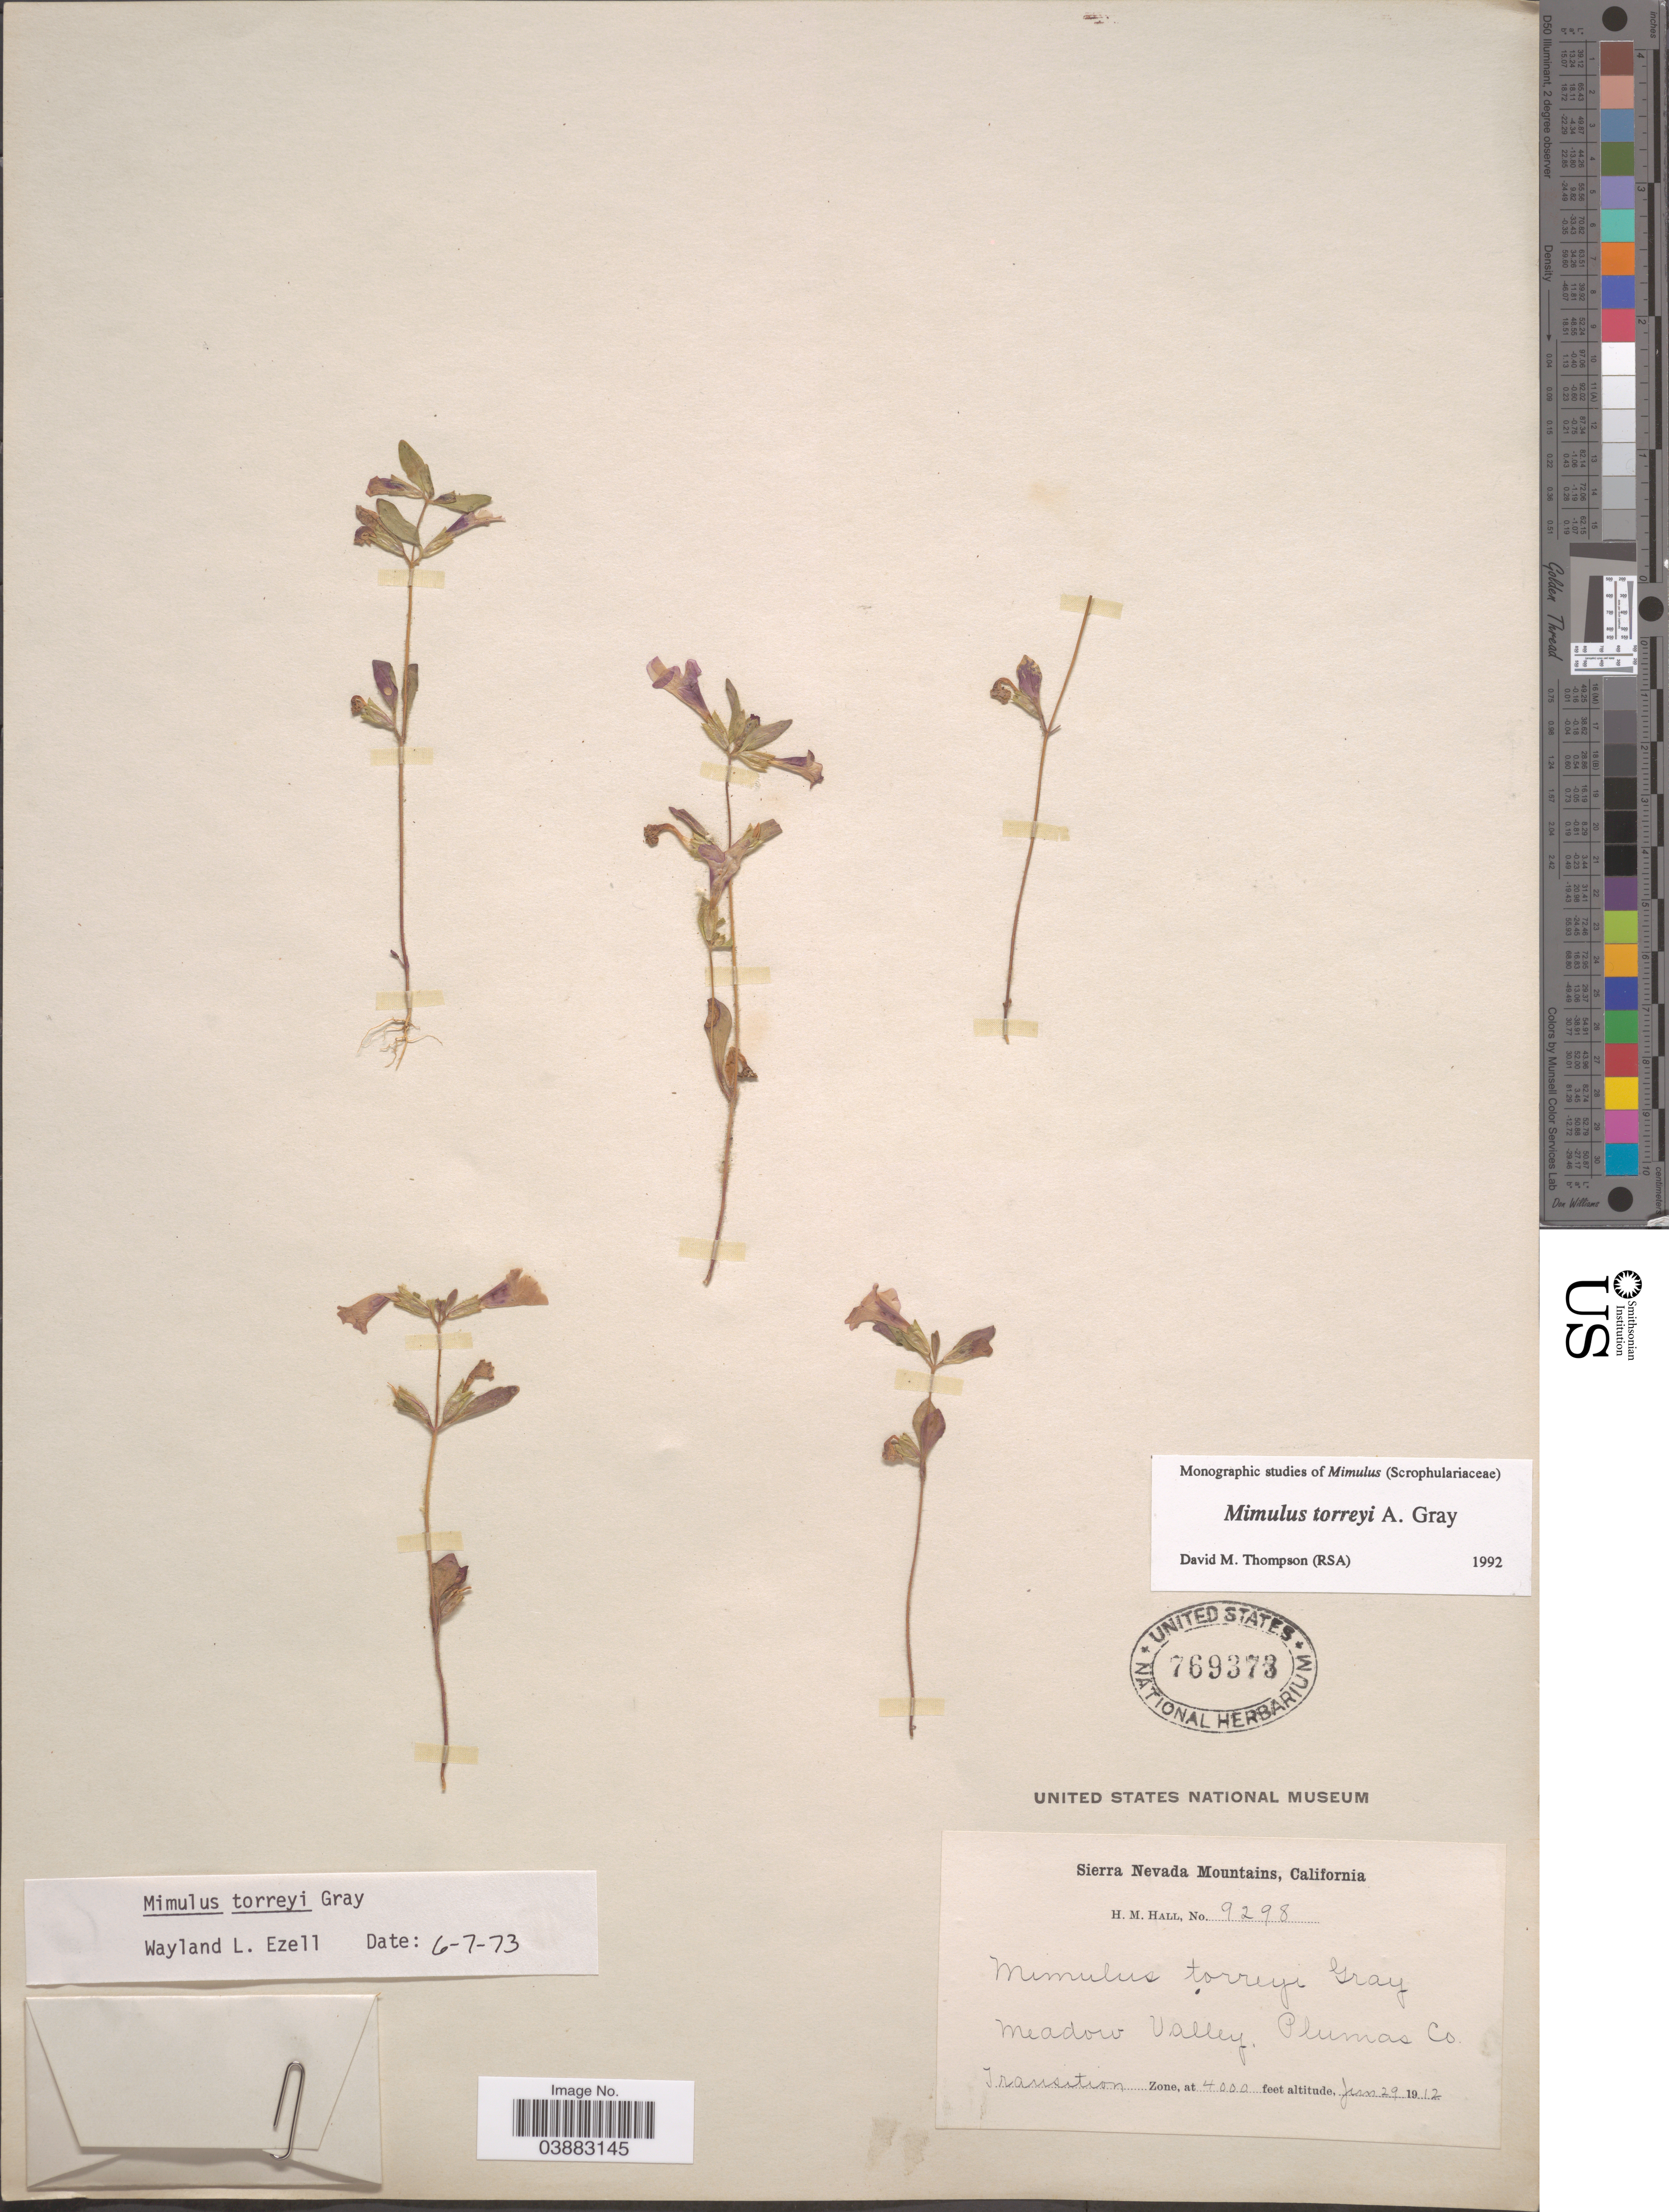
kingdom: Plantae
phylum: Tracheophyta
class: Magnoliopsida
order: Lamiales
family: Phrymaceae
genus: Mimulus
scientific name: Mimulus torreyi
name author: A. Gray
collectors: H. M. Hall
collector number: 9298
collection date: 1912-06-29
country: United States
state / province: California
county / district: Plumas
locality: Sierra Nevada Mountains. Meadow Valley. Plumas Co. Transition Zone.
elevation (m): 1219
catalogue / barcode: US 769373